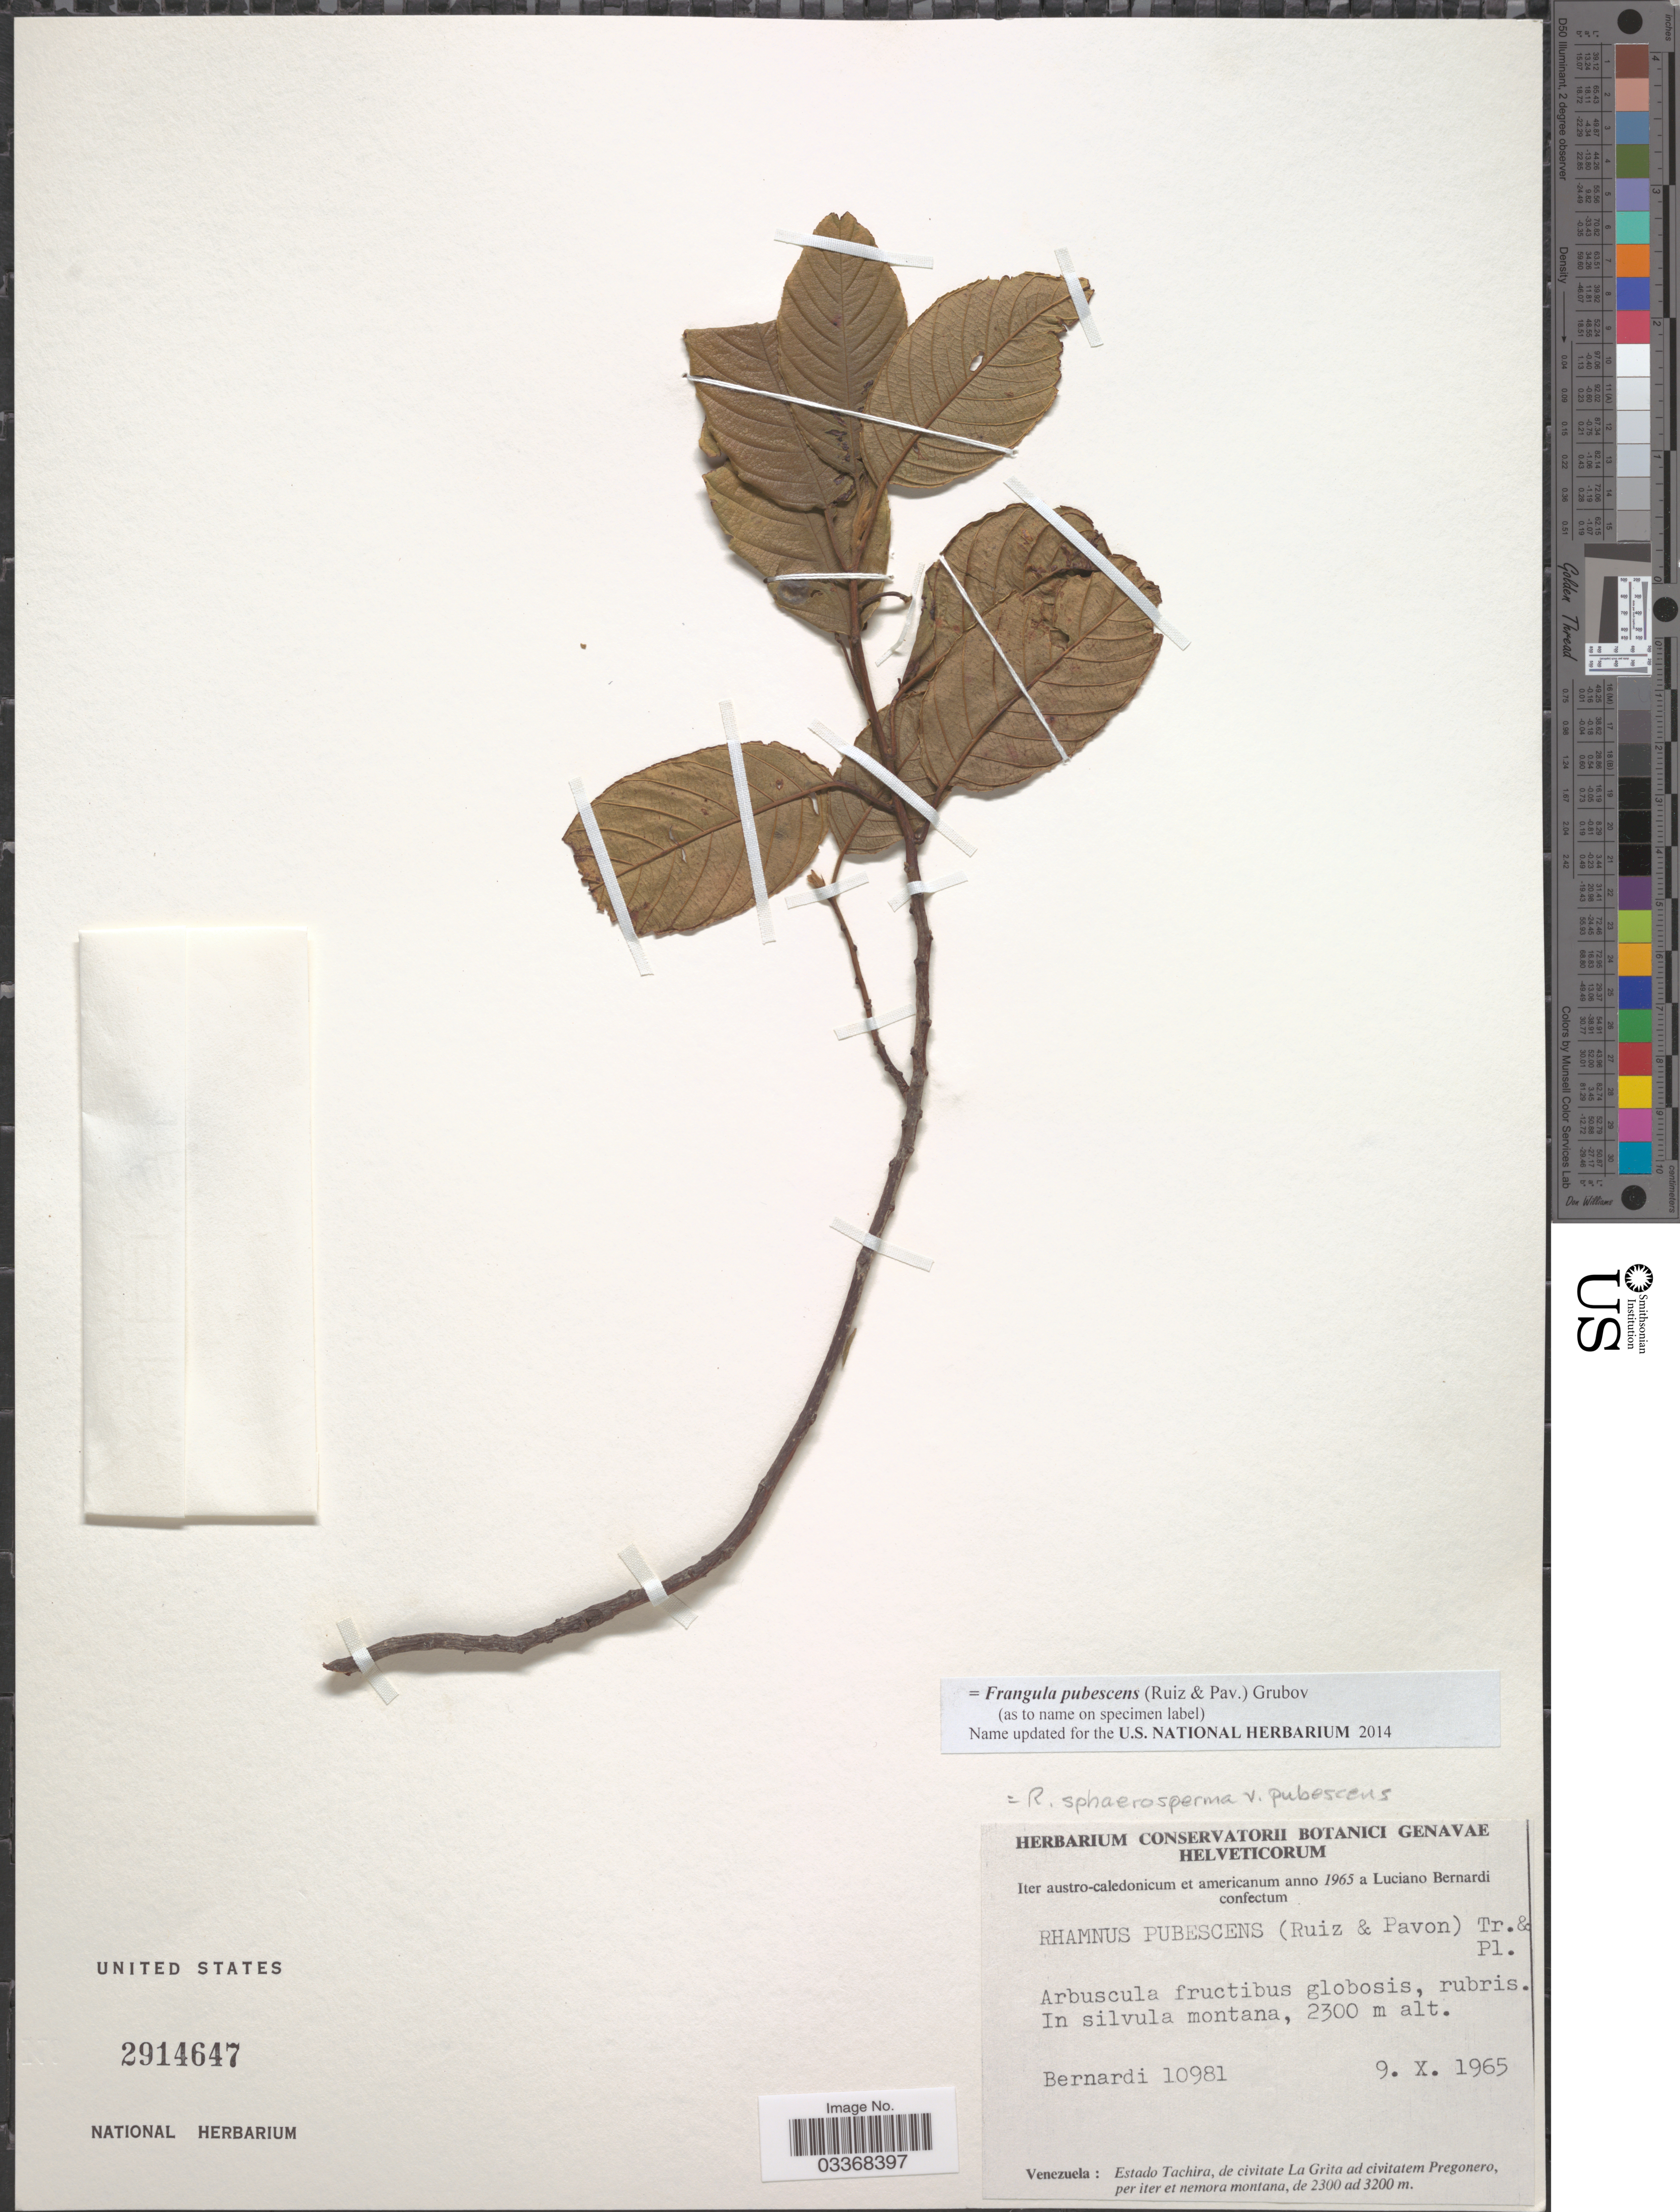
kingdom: Plantae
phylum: Tracheophyta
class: Magnoliopsida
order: Rosales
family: Rhamnaceae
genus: Frangula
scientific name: Frangula pubescens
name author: (Ruiz & Pav.) Grubov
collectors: L. Bernardi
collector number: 10981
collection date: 1965-10-09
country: Venezuela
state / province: Tachira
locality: Iter austro-caledonicum et americanum. De civitate La Grita ad civitatem Pregonero, per iter et nemora montana.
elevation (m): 2300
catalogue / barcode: US 2914647